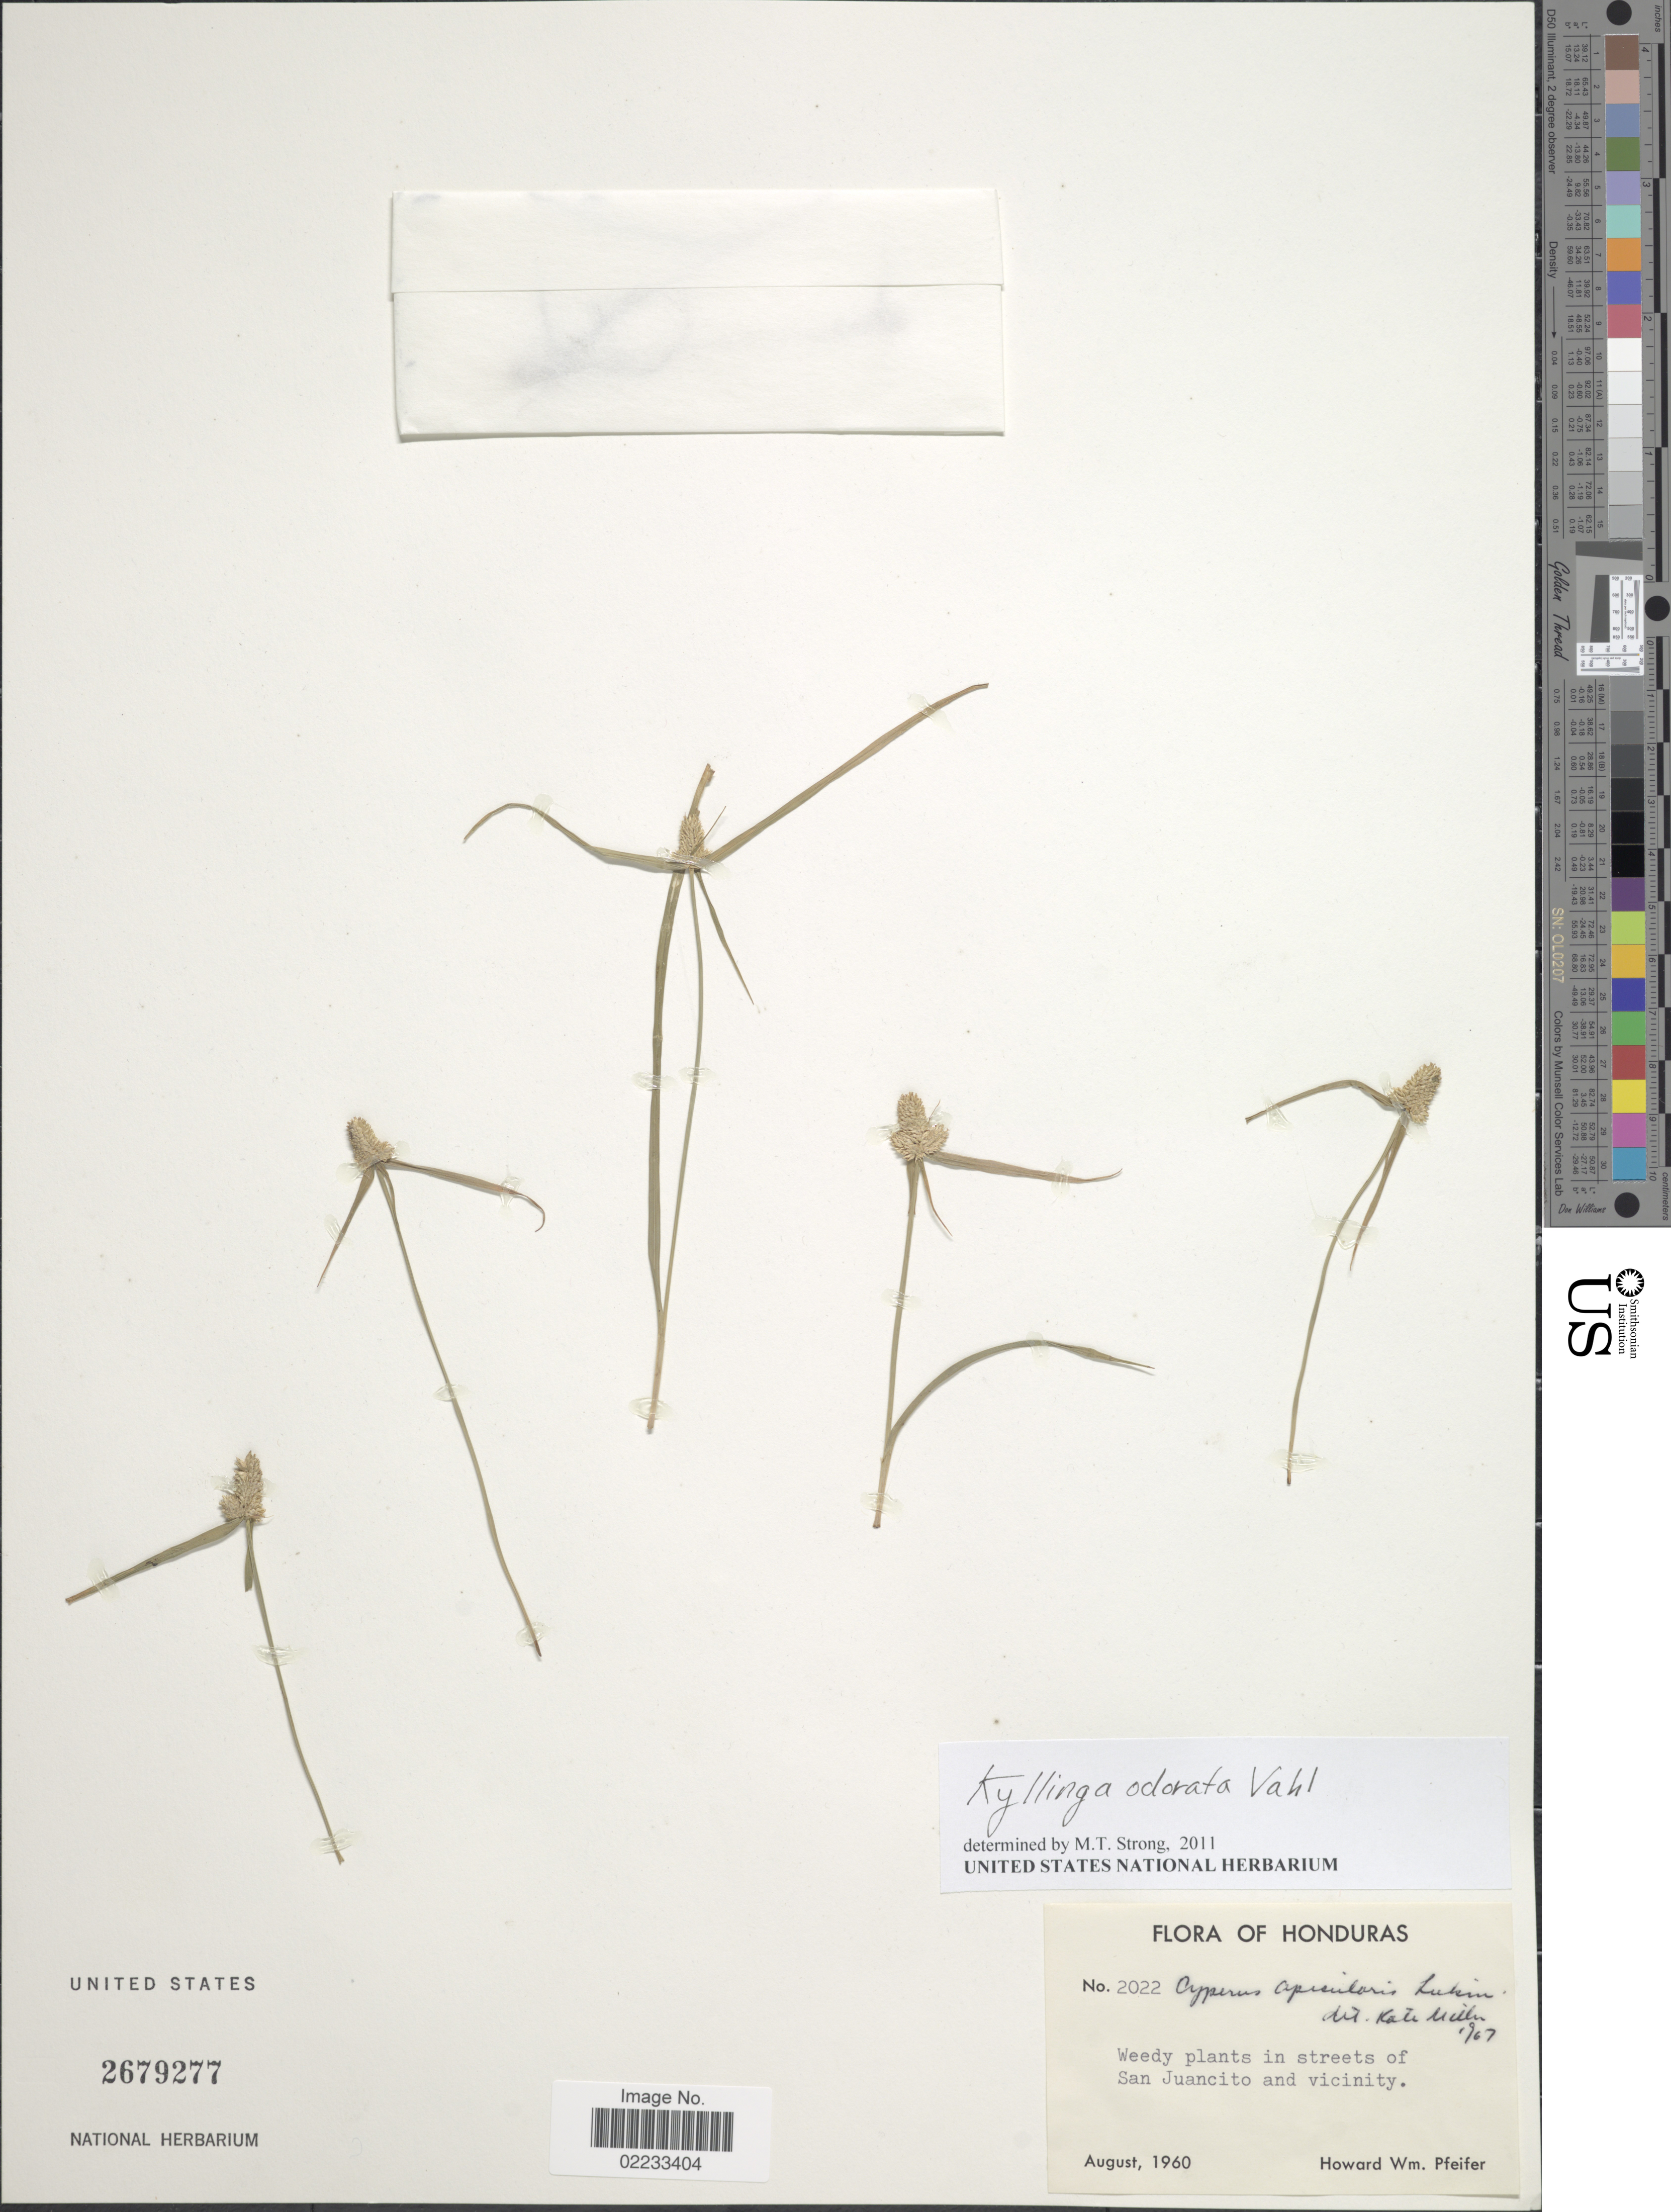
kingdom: Plantae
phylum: Tracheophyta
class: Liliopsida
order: Poales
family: Cyperaceae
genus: Cyperus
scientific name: Cyperus sesquiflorus subsp. sesquiflorus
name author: (Torr.) Mattf. & Kük.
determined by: Strong, M. T., (US), Smithsonian Institution - National Museum of Natural History (UNITED STATES)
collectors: H. W. Pfeifer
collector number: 2022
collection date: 1960-08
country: Honduras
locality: Weedy plants in streets of San Juancito and vicinity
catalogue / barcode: US 2679277